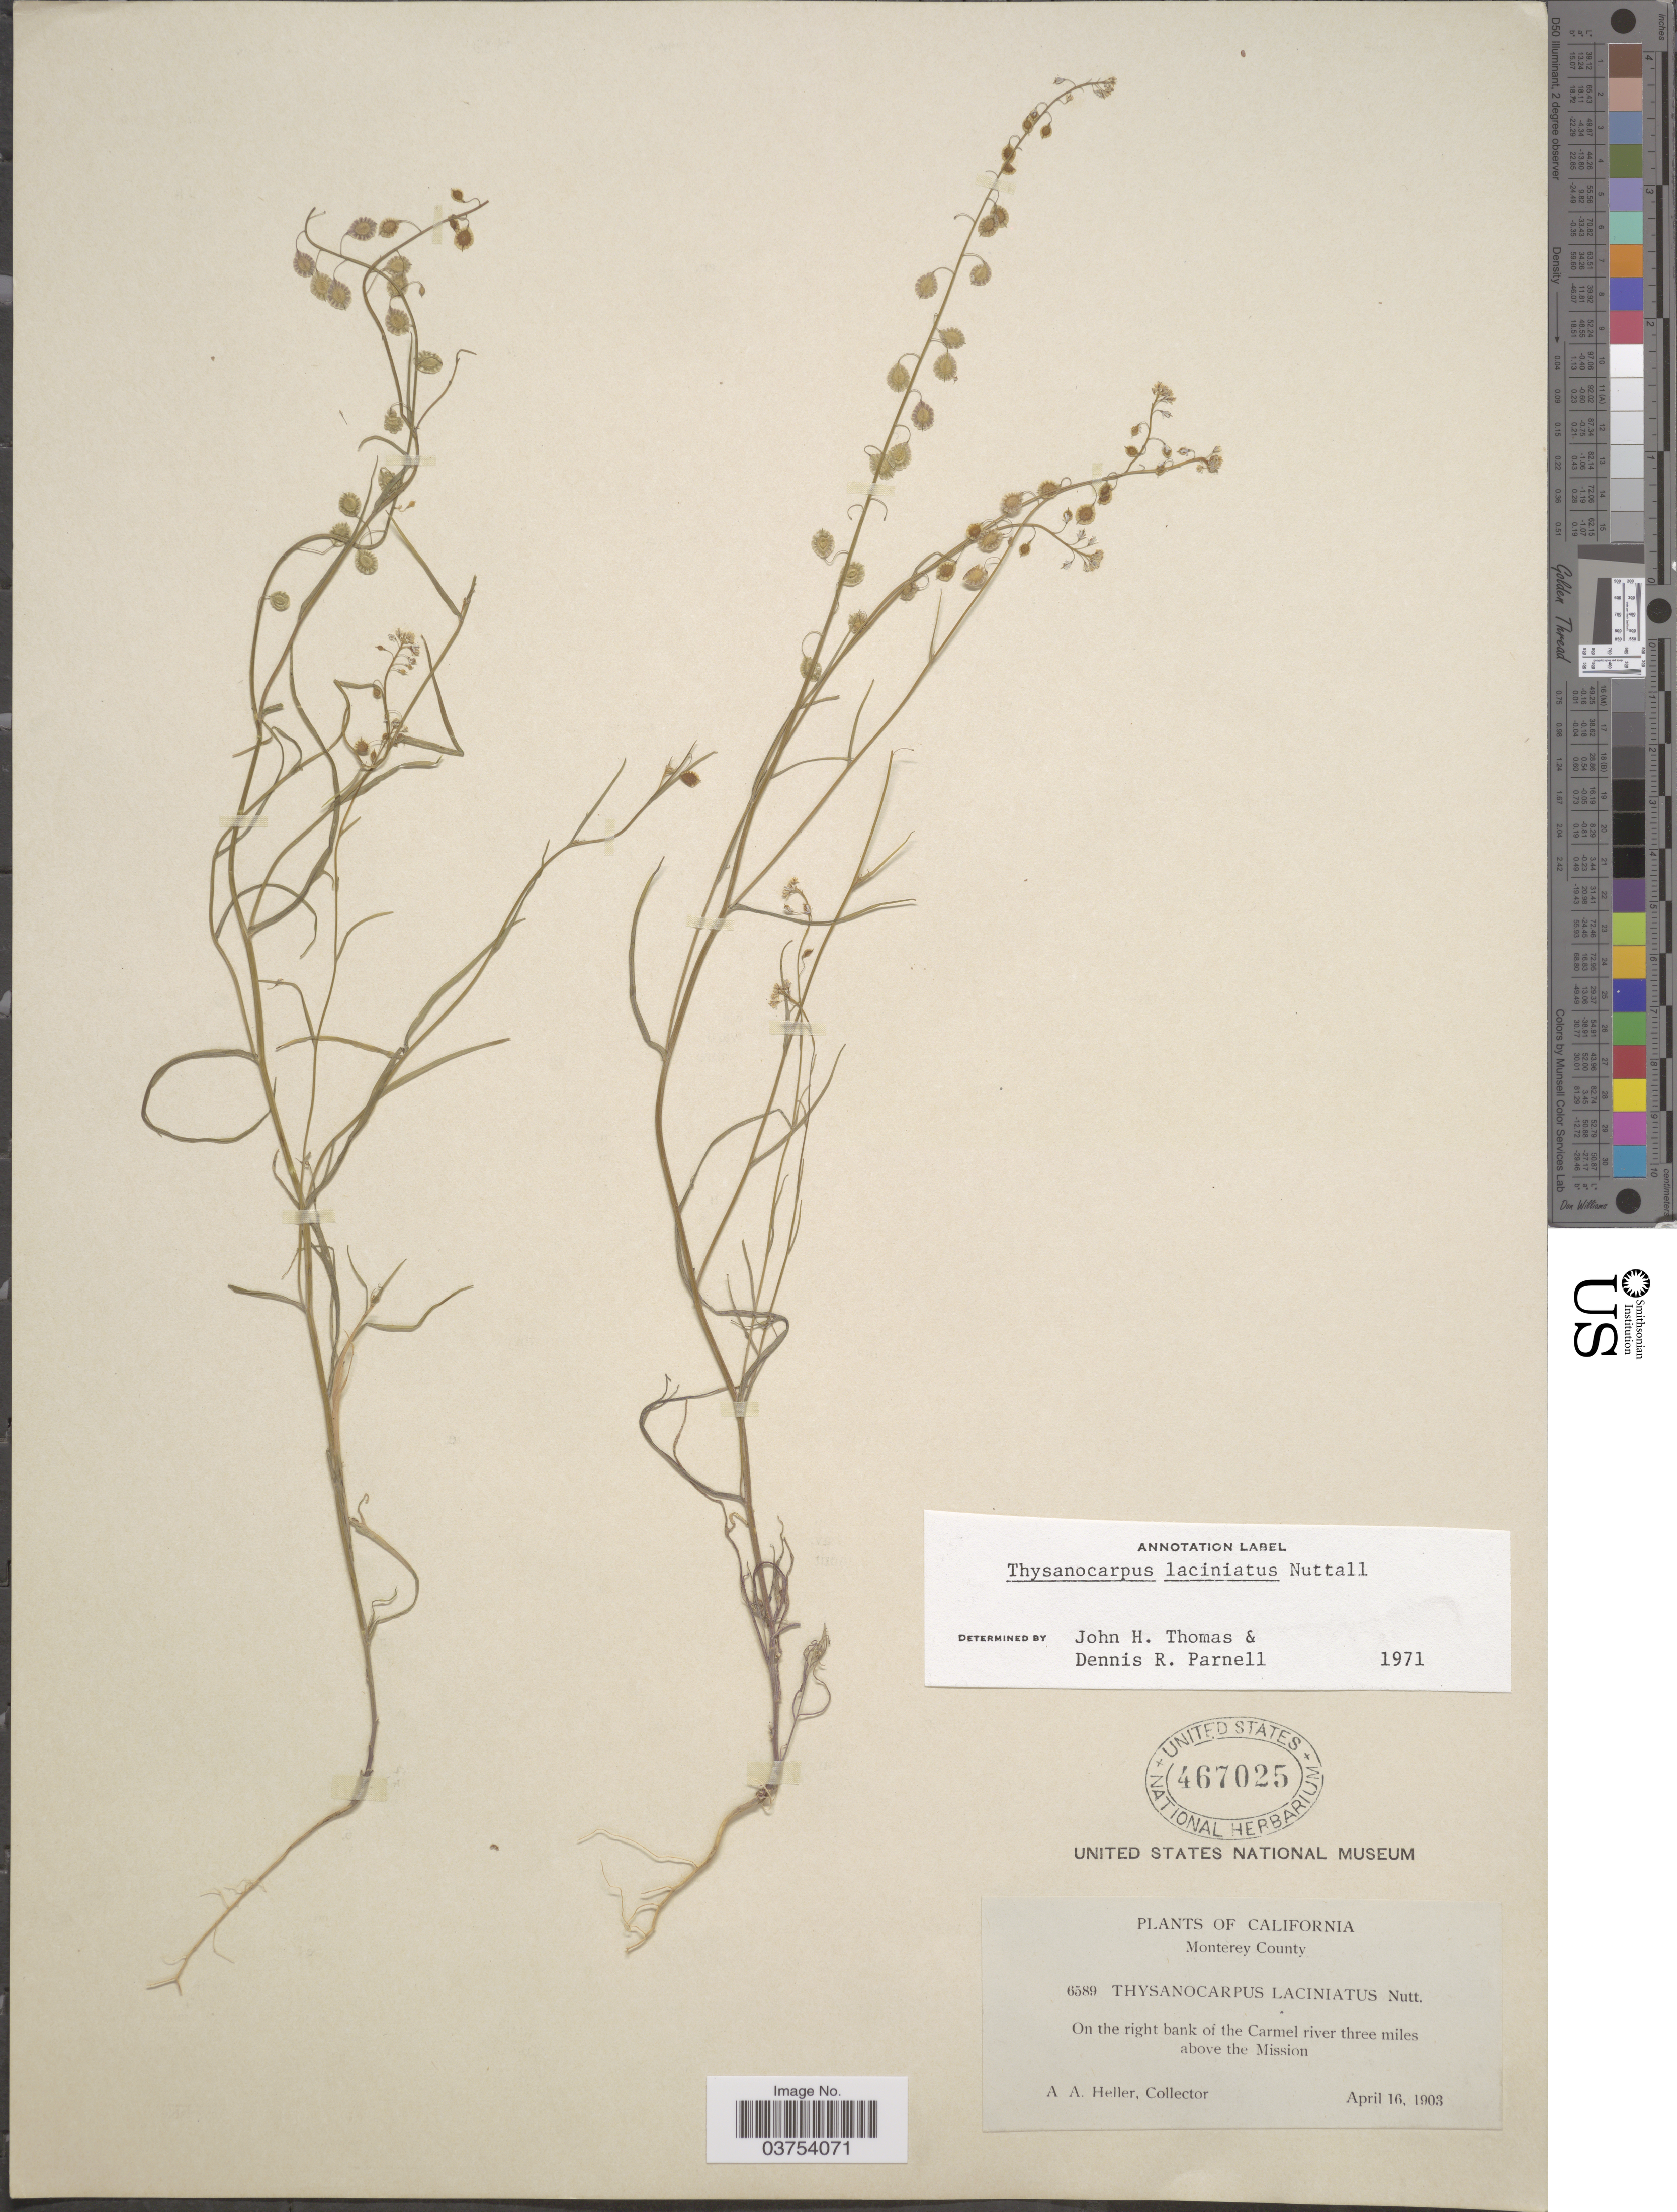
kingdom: Plantae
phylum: Tracheophyta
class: Magnoliopsida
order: Brassicales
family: Brassicaceae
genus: Thysanocarpus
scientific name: Thysanocarpus laciniatus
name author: Nutt. in Torr. & A. Gray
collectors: A. A. Heller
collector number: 6589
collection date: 1903-04-16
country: United States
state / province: California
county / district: Monterey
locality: Monterey County. On the right bank of the Carmel river three miles above the Mission.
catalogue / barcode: US 467025